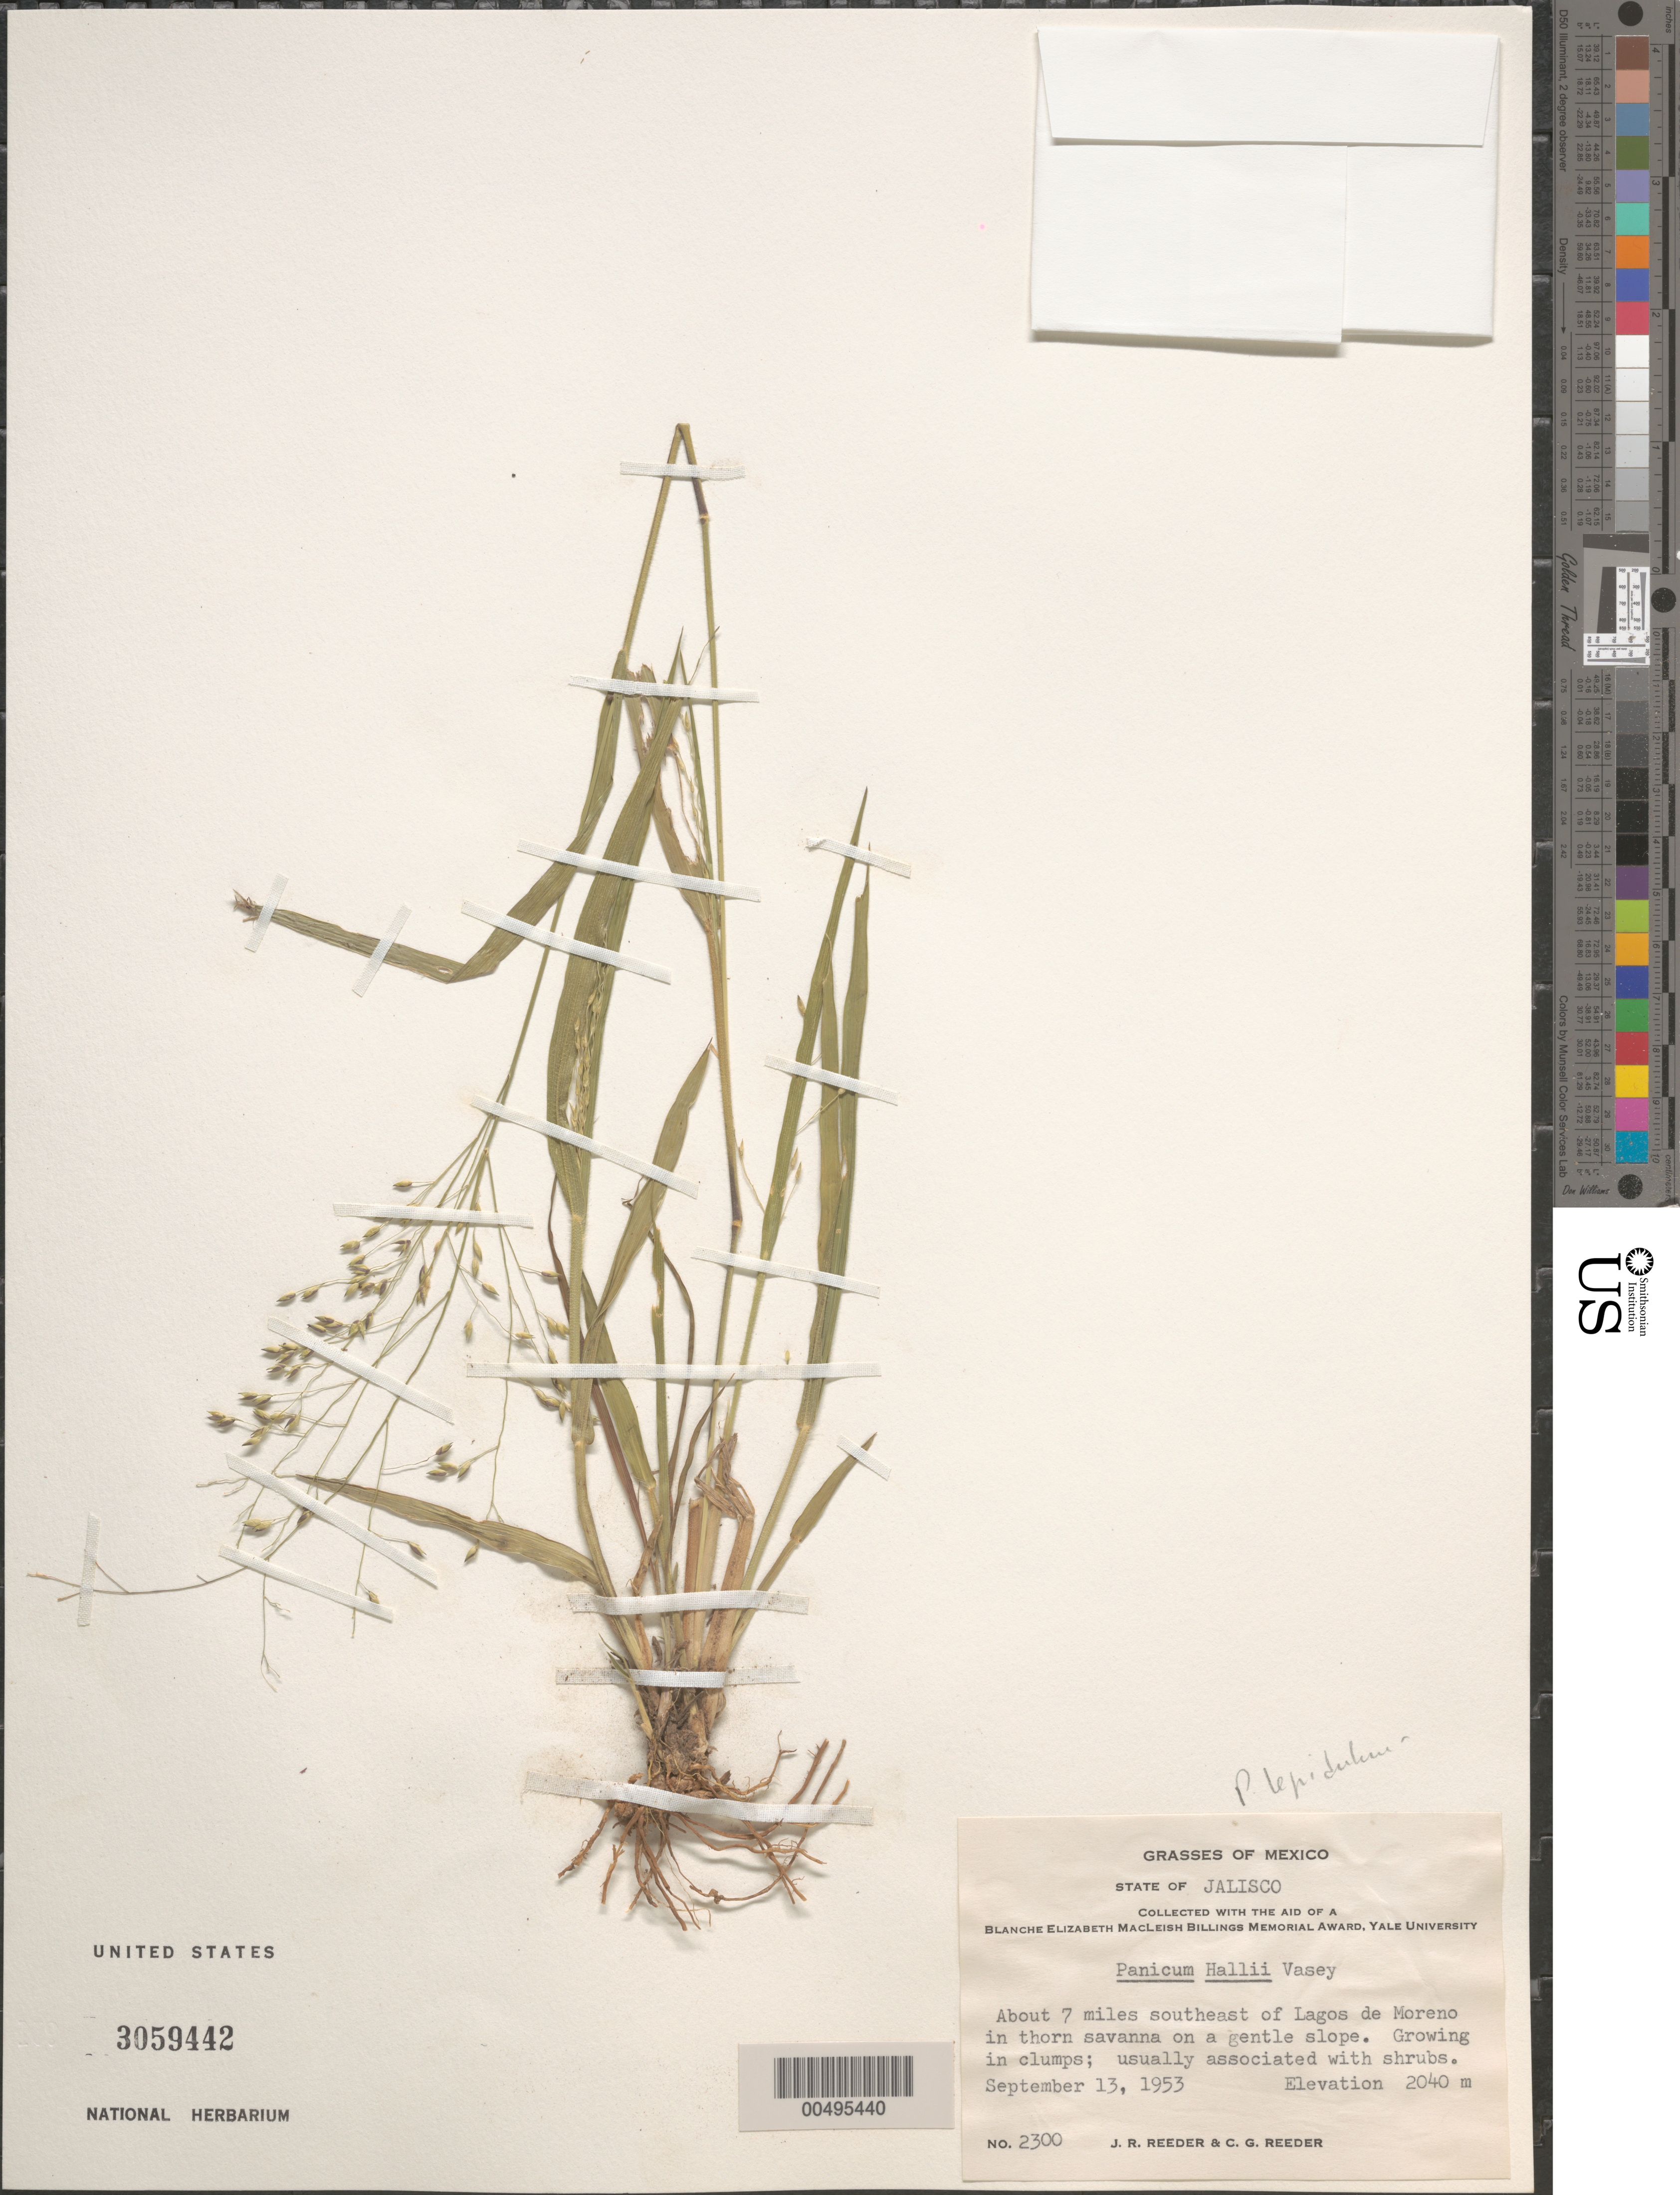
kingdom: Plantae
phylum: Tracheophyta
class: Liliopsida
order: Poales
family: Poaceae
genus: Panicum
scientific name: Panicum lepidulum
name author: Hitchc. & Chase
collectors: J. R. Reeder & C. G. Reeder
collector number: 2300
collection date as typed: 13 Sep 1953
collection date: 1953-09-13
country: Mexico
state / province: Jalisco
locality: About 7 mi SE of Lagos de Moreno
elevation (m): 2040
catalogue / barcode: US 3059442